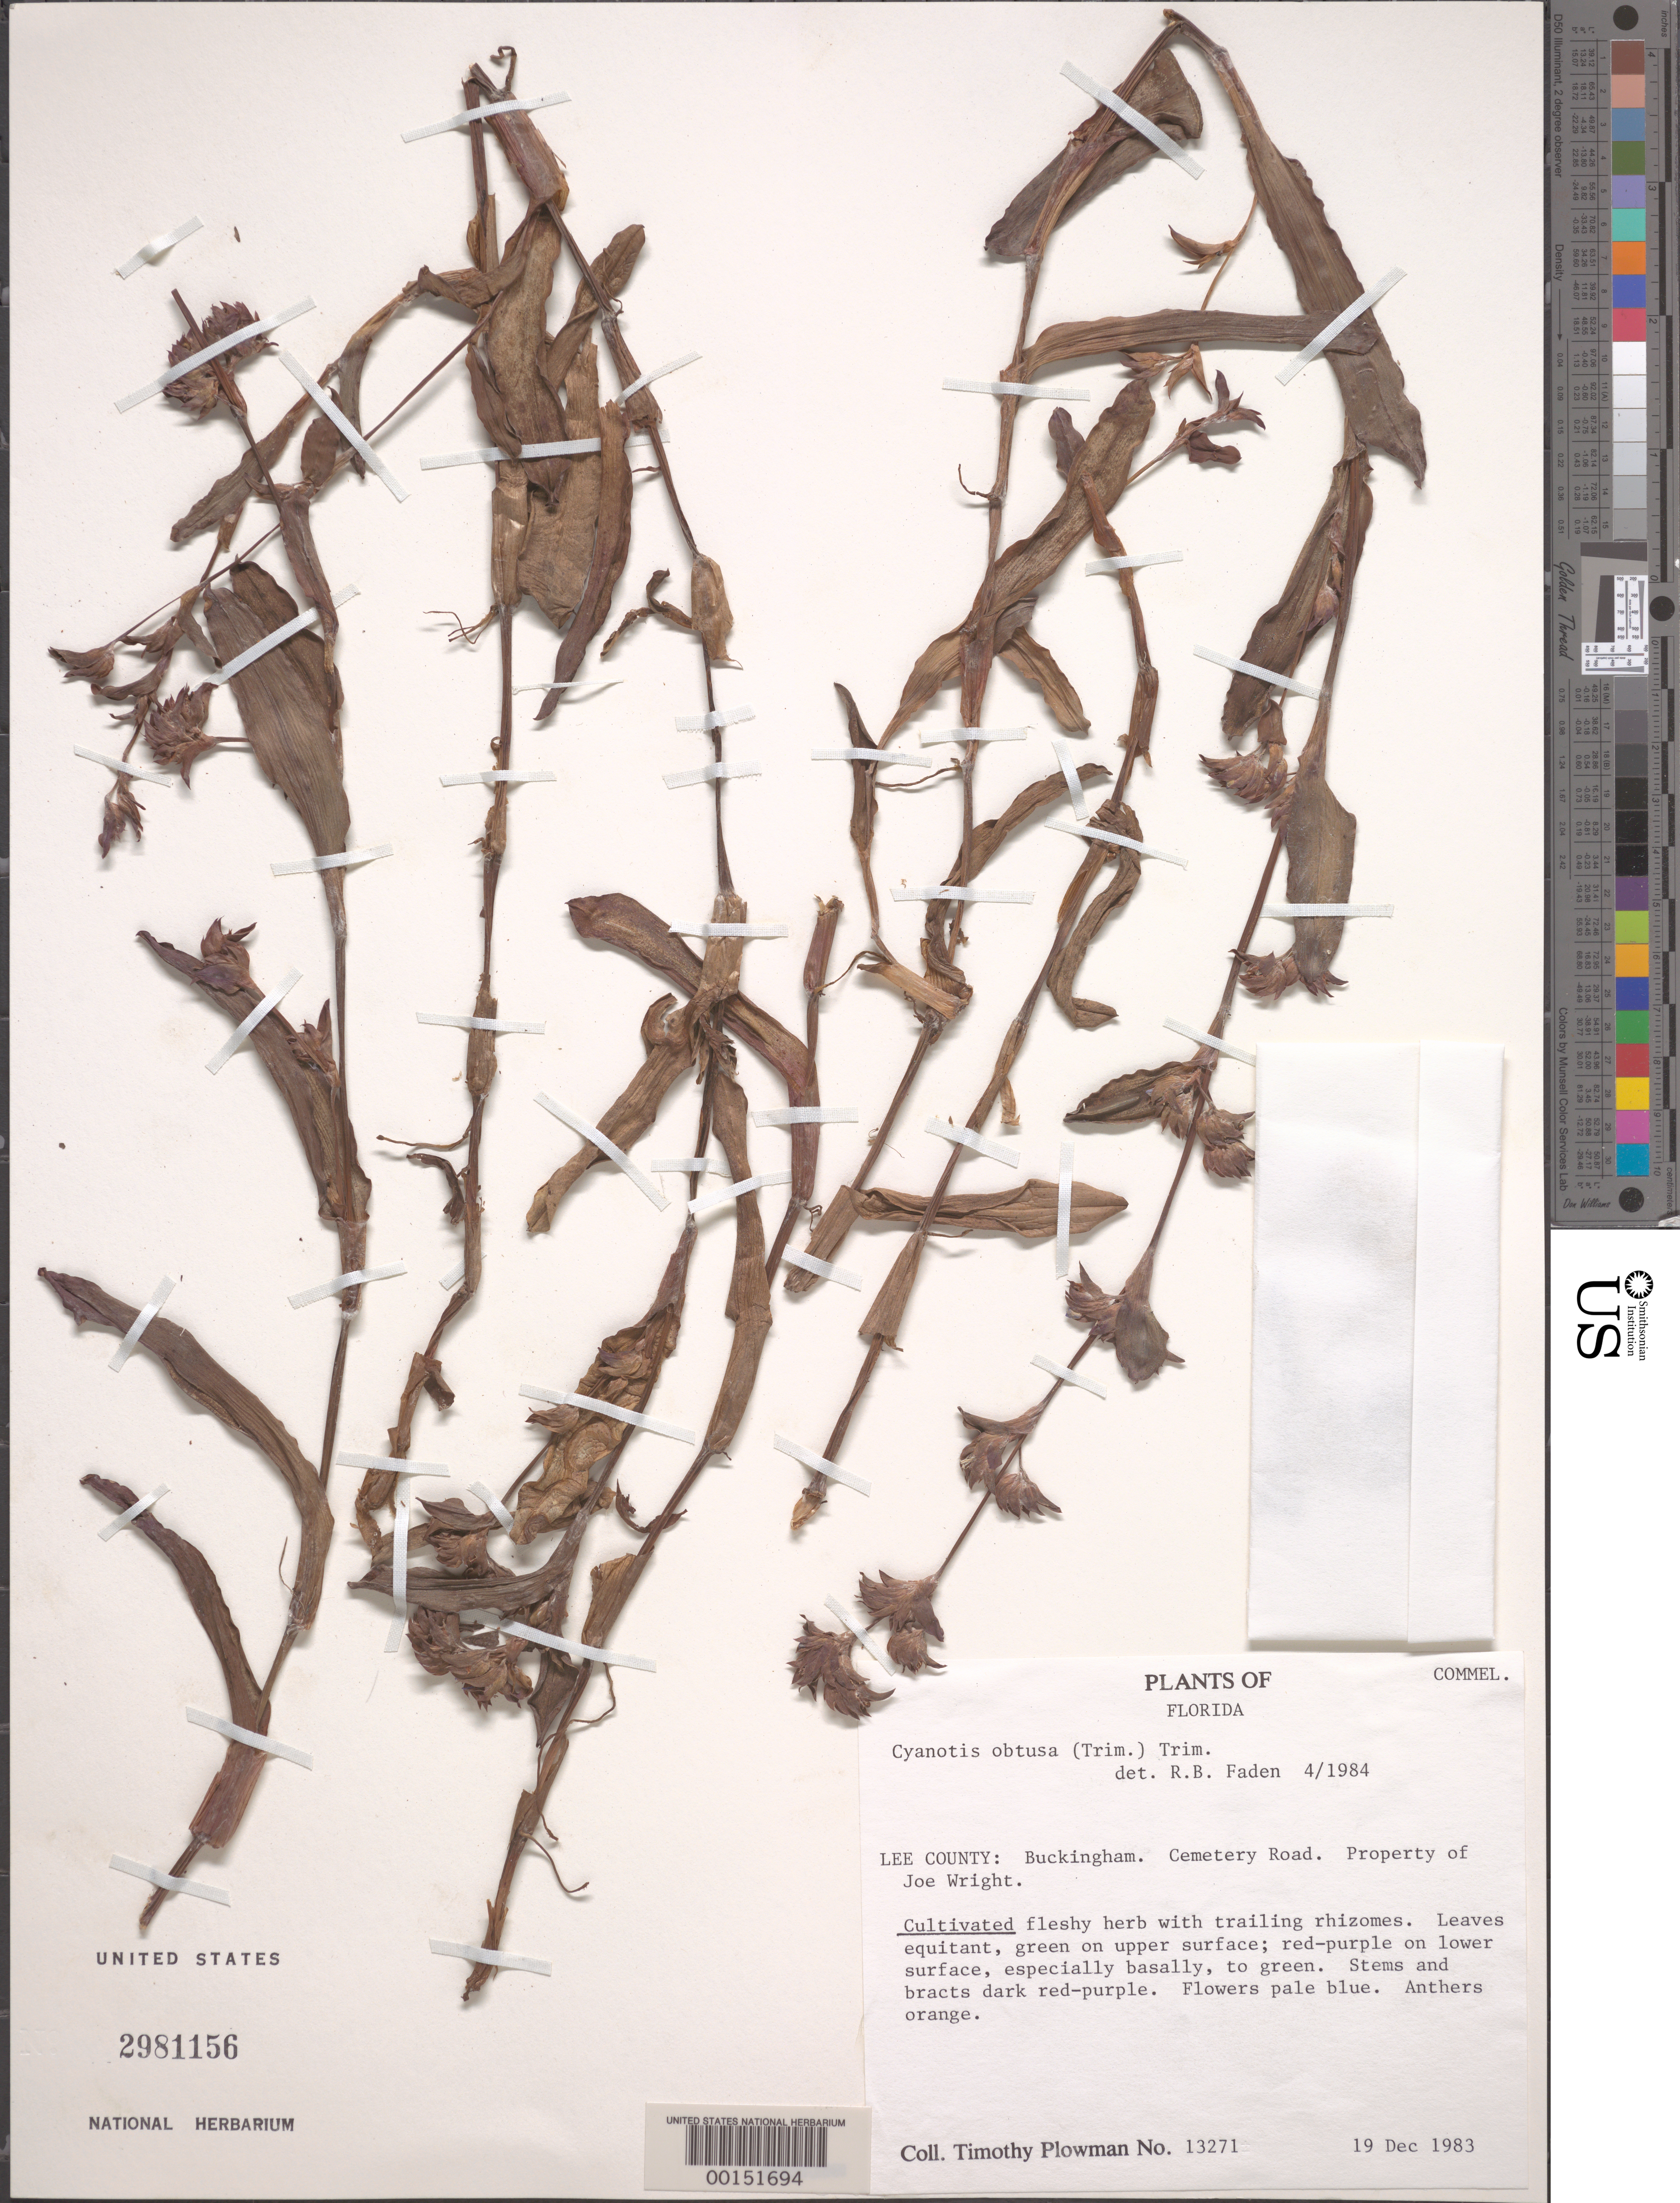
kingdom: Plantae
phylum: Tracheophyta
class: Liliopsida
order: Commelinales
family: Commelinaceae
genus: Cyanotis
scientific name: Cyanotis obtusa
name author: (Trimen) Trimen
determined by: Faden, Robert B., (US), Smithsonian Institution - National Museum of Natural History (UNITED STATES)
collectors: T. Plowman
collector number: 13271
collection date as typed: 19 Dec 1983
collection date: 1983-12-19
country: United States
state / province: Florida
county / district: Lee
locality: Buckingham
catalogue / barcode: US 2981156